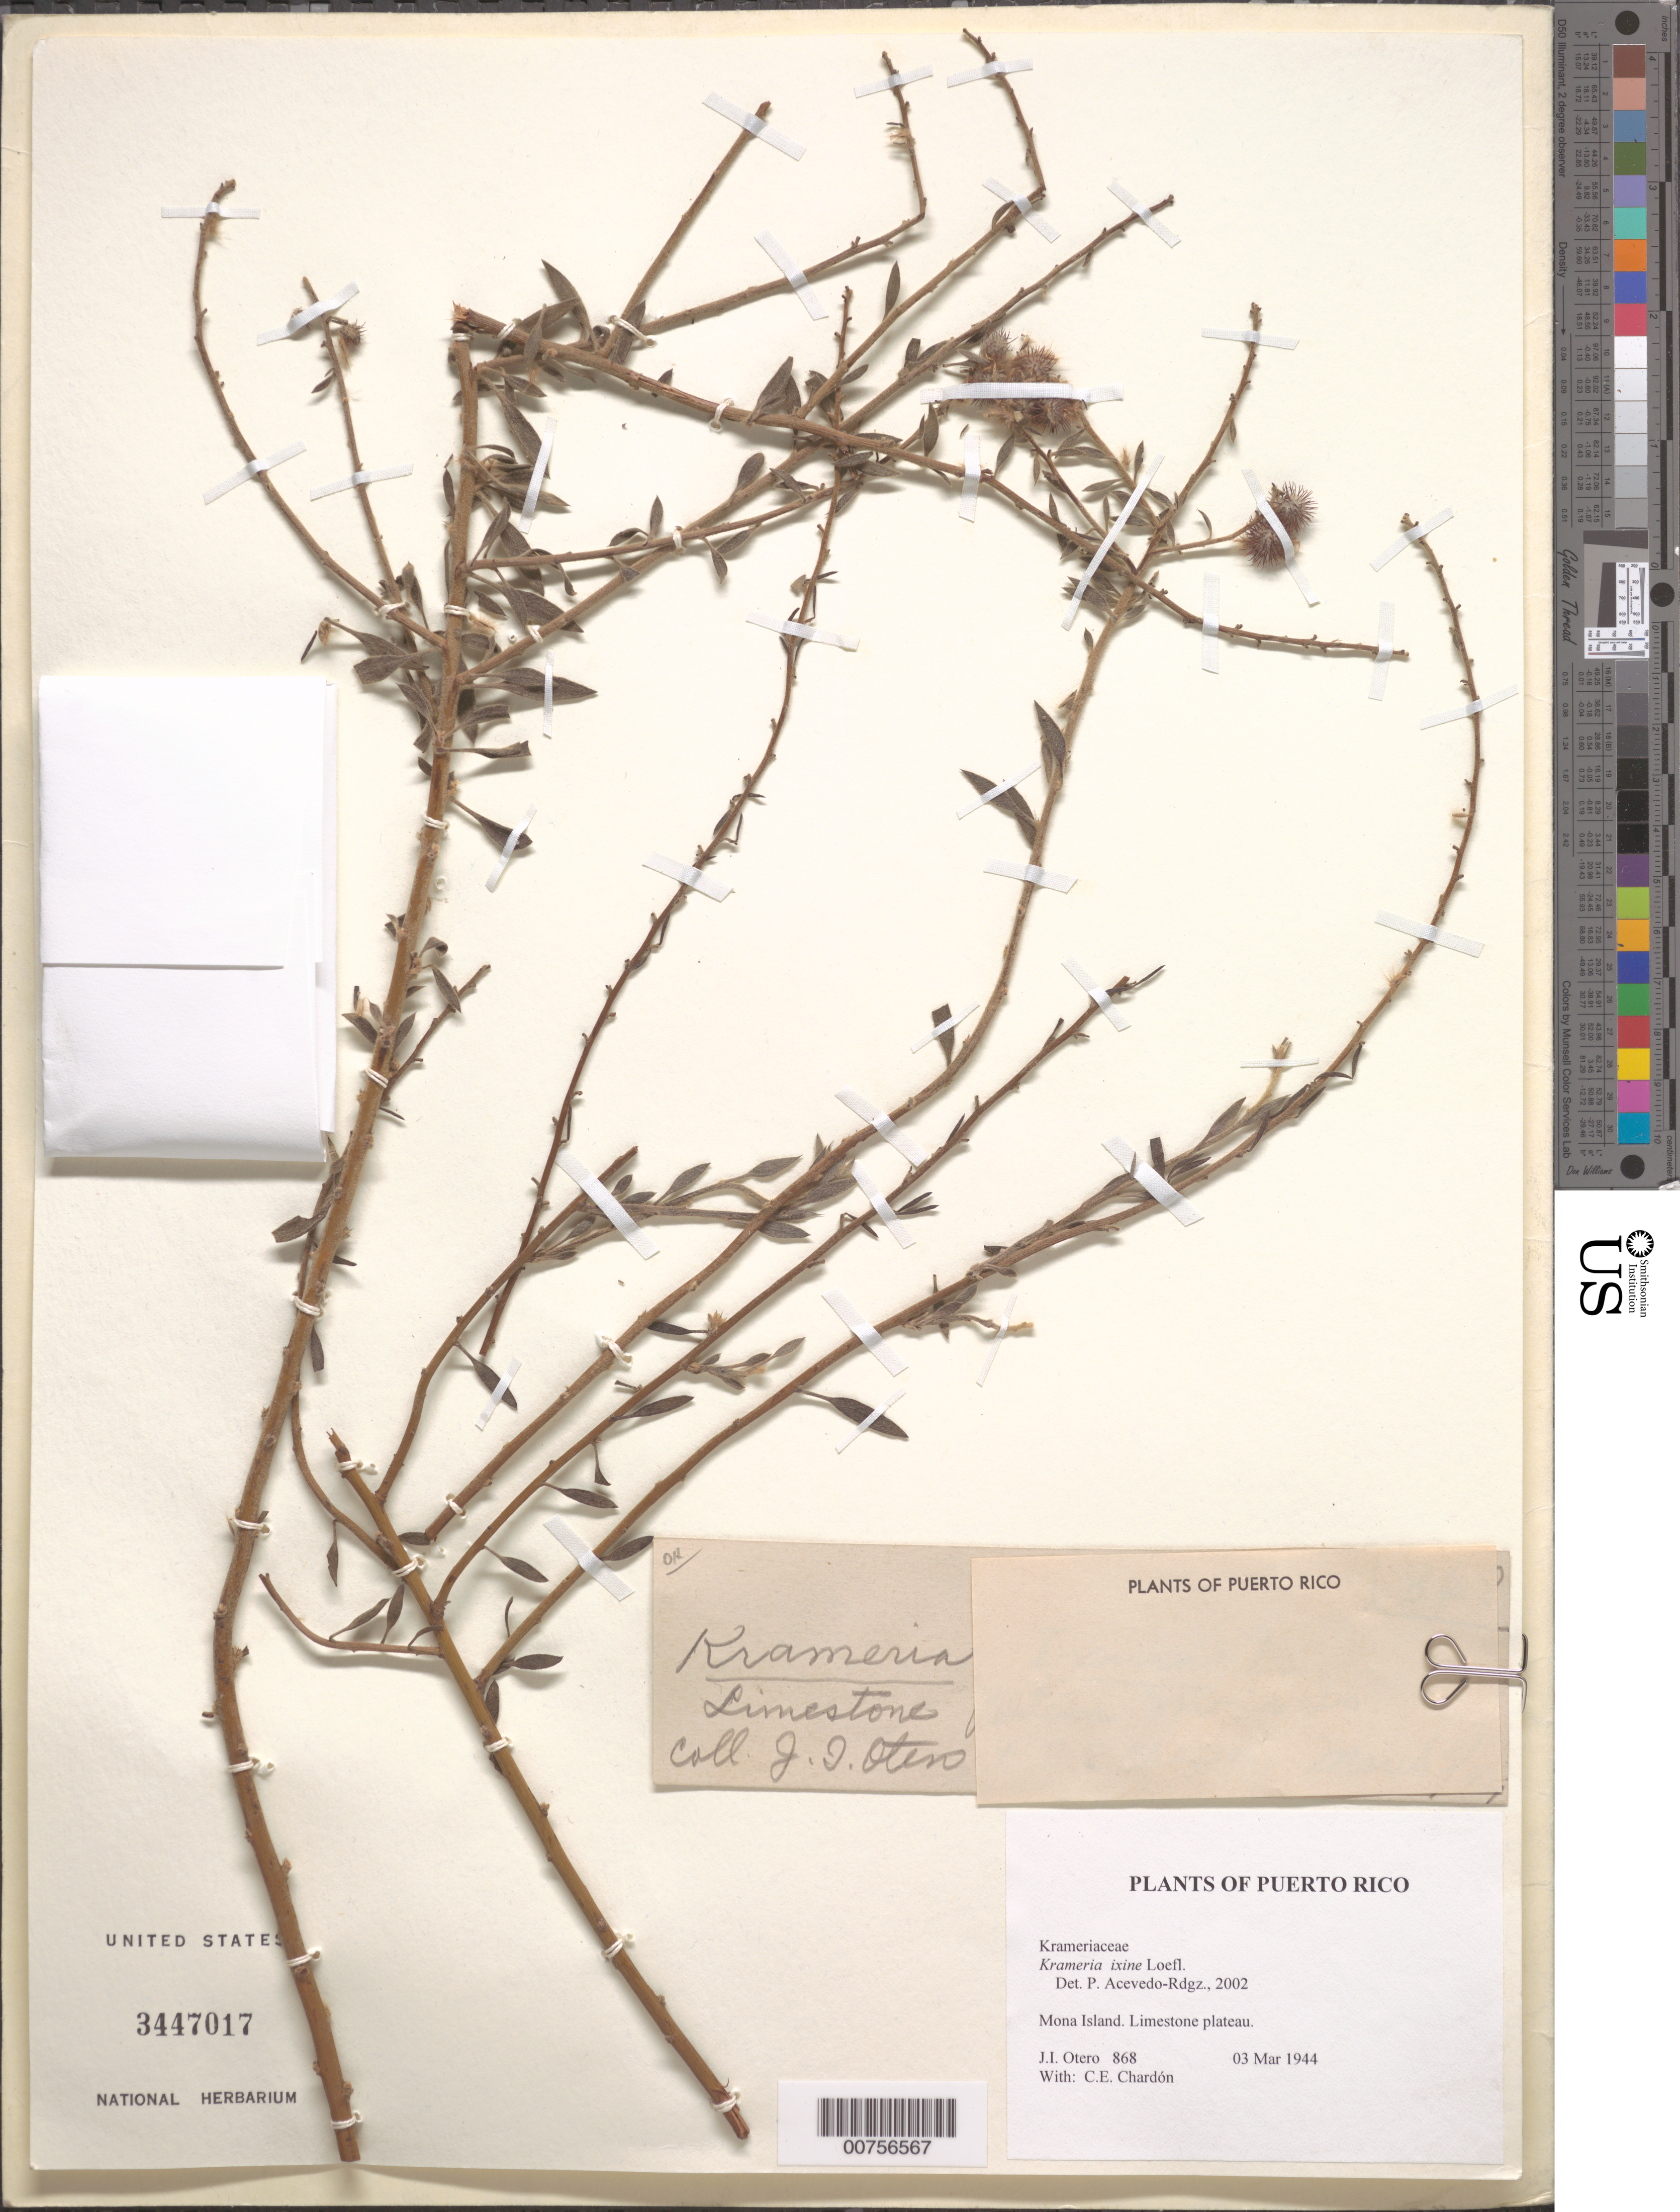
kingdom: Plantae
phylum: Tracheophyta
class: Magnoliopsida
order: Zygophyllales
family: Krameriaceae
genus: Krameria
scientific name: Krameria ixine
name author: L.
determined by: Acevedo-Rodríguez, P., (BOT), Smithsonian Institution - National Museum of Natural History (UNITED STATES)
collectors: J. Otero & C. E. Chardón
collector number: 868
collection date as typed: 03 Mar 1944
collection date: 1944-03-03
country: Puerto Rico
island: Mona I.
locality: Limestone plateau.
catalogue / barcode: US 3447017